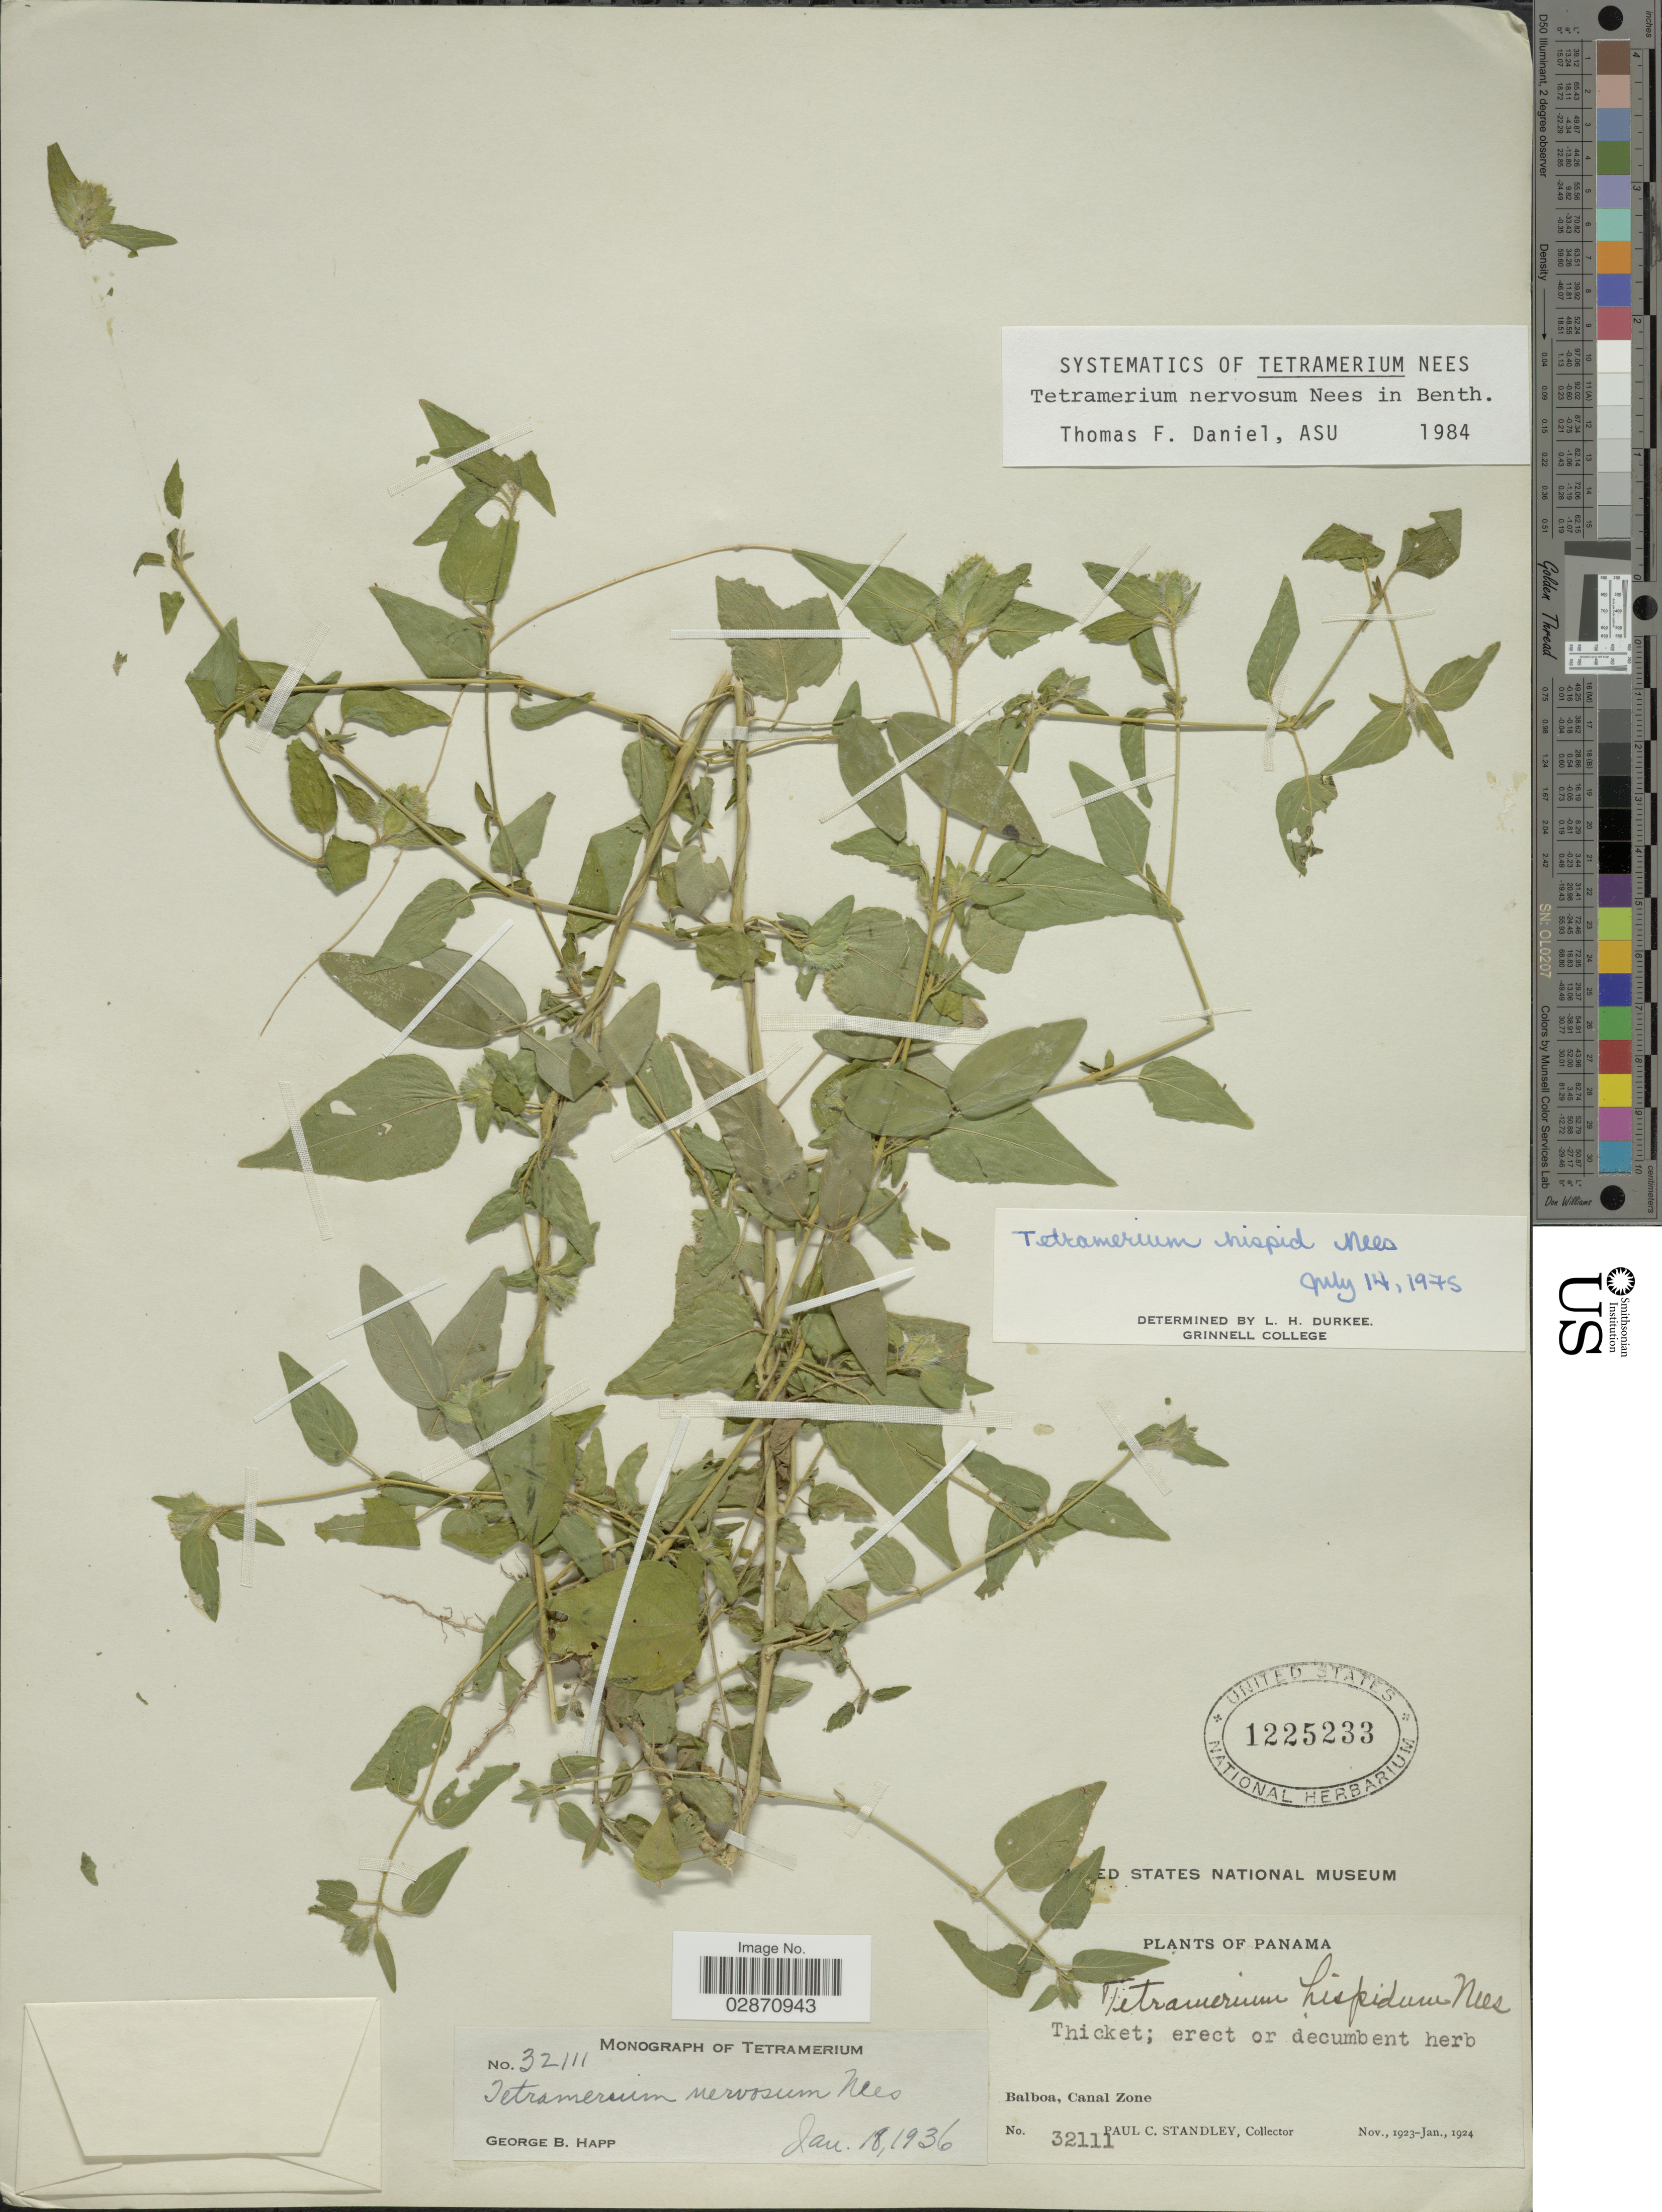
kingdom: Plantae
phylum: Tracheophyta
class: Magnoliopsida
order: Lamiales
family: Acanthaceae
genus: Tetramerium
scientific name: Tetramerium nervosum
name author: Nees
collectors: P. C. Standley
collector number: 3211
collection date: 1923-11/1924-01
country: Panama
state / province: Colón / Panamá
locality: Balboa, Canal Zone.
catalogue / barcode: US 1225233